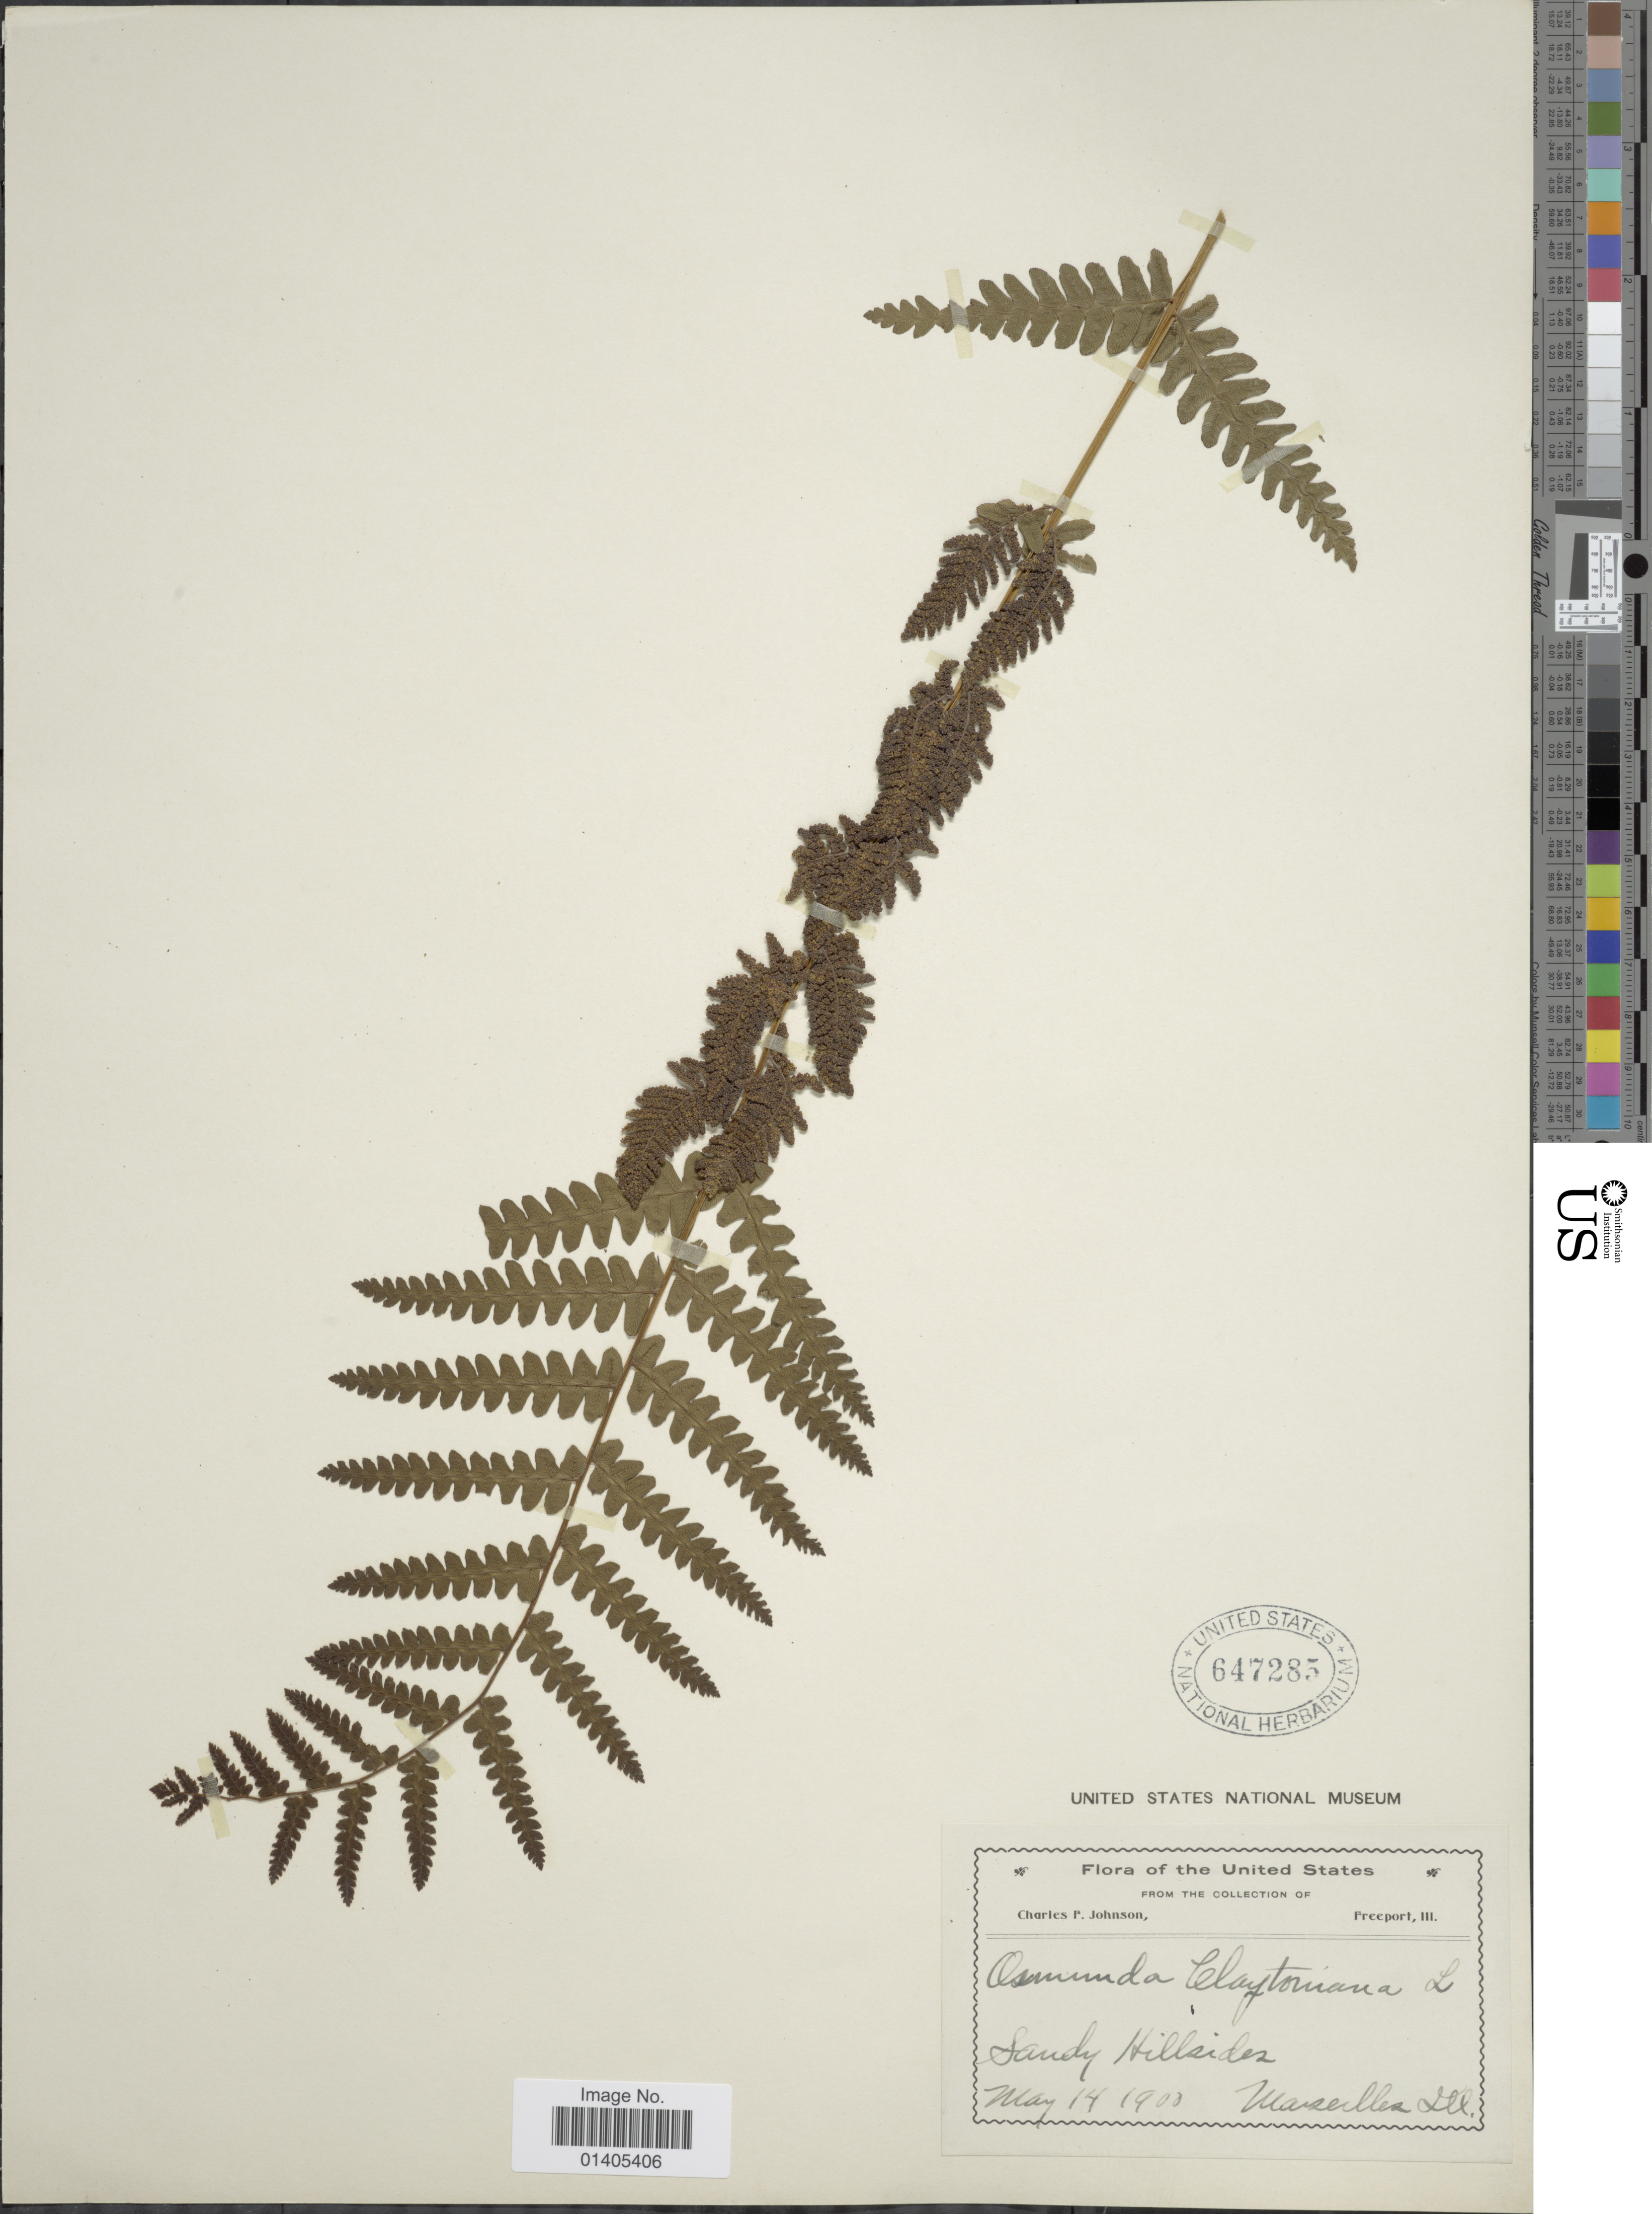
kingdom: Plantae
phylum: Tracheophyta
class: Polypodiopsida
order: Osmundales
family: Osmundaceae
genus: Osmunda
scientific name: Osmunda claytoniana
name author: (L.) Tagawa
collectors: C. F. Johnson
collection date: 1900-05-14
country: United States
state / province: Illinois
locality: Sandy Hillsides, Marseille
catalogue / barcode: US 647285